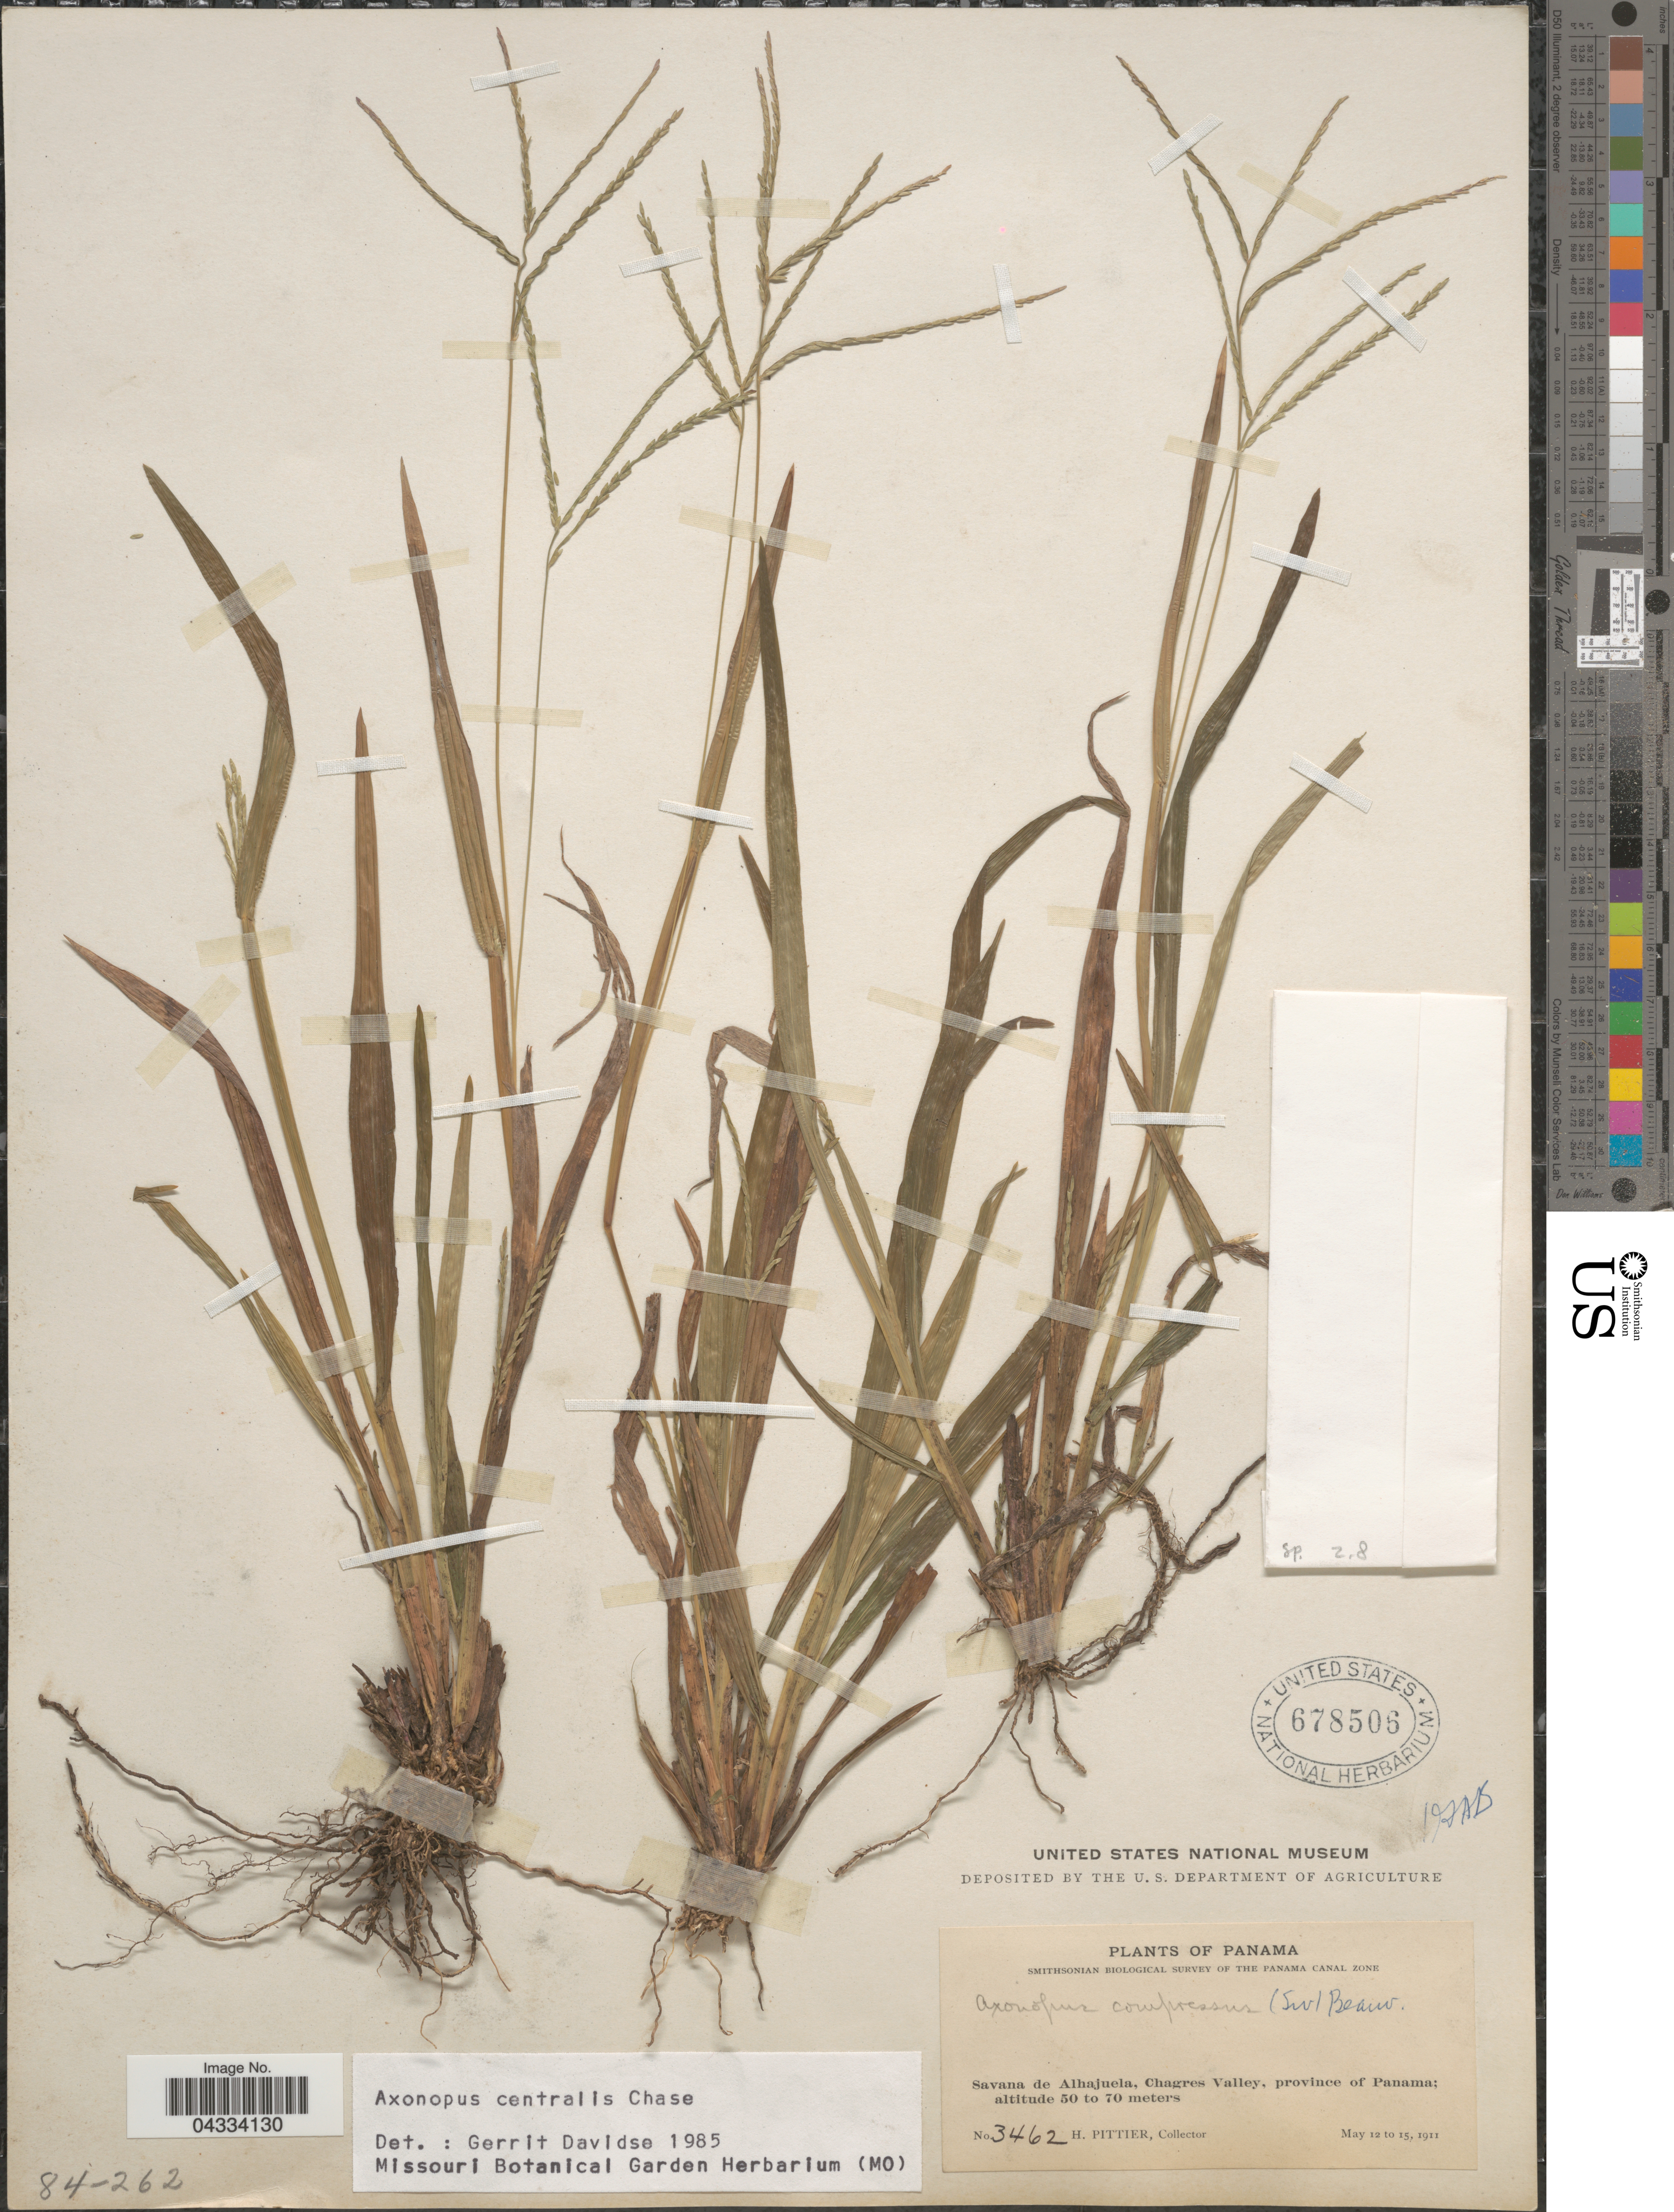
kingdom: Plantae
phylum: Tracheophyta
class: Liliopsida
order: Poales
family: Poaceae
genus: Axonopus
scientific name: Axonopus centralis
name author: Chase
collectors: H. F. Pittier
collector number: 3462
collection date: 1911-05-12/1911-05-15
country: Panama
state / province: Panamá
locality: Smithsonian Biological Survey of the Panama Canal Zone. Savana de Alhajuela, Chagres Valley.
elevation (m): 50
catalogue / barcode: US 678506